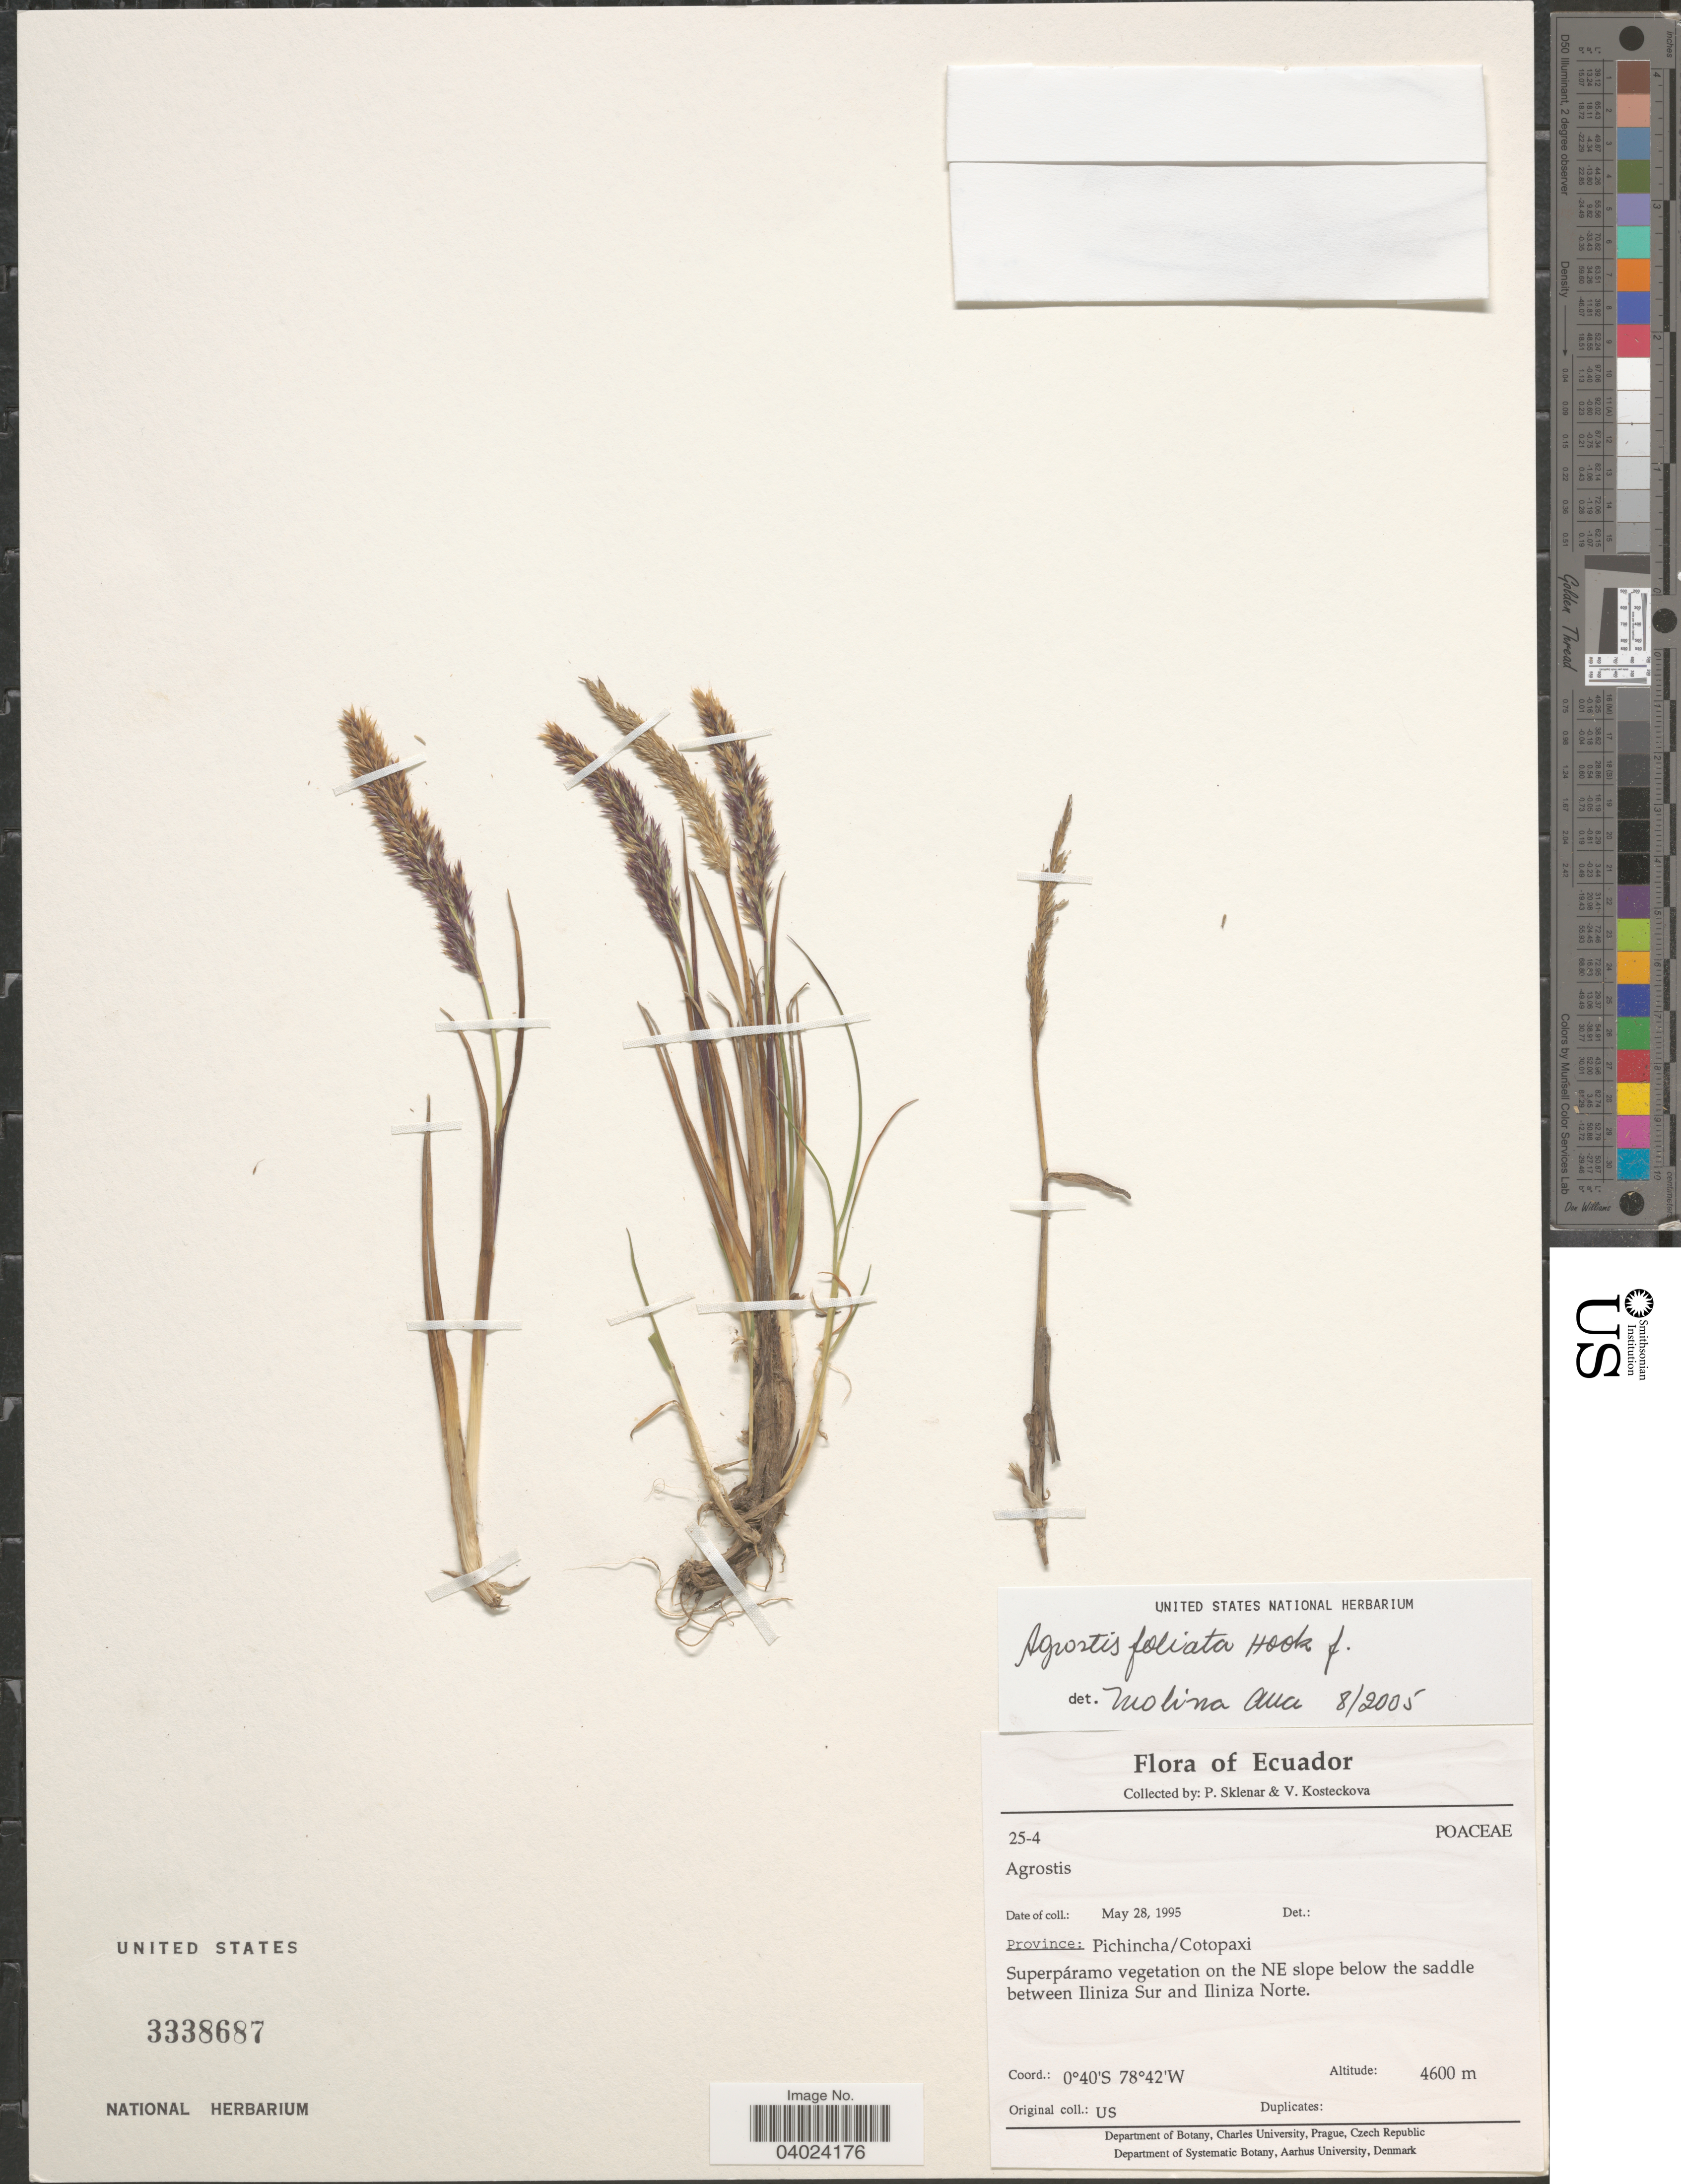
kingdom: Plantae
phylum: Tracheophyta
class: Liliopsida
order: Poales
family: Poaceae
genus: Agrostis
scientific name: Agrostis foliata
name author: Hook. f.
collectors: P. Sklenar & V. Kosteckova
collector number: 25-4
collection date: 1995-05-28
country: Ecuador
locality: Province: Pichincha/Cotopaxi. On the NE slope below the saddle between Iliniza Sur and Iliniza Norte.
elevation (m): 4600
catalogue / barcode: US 3338687